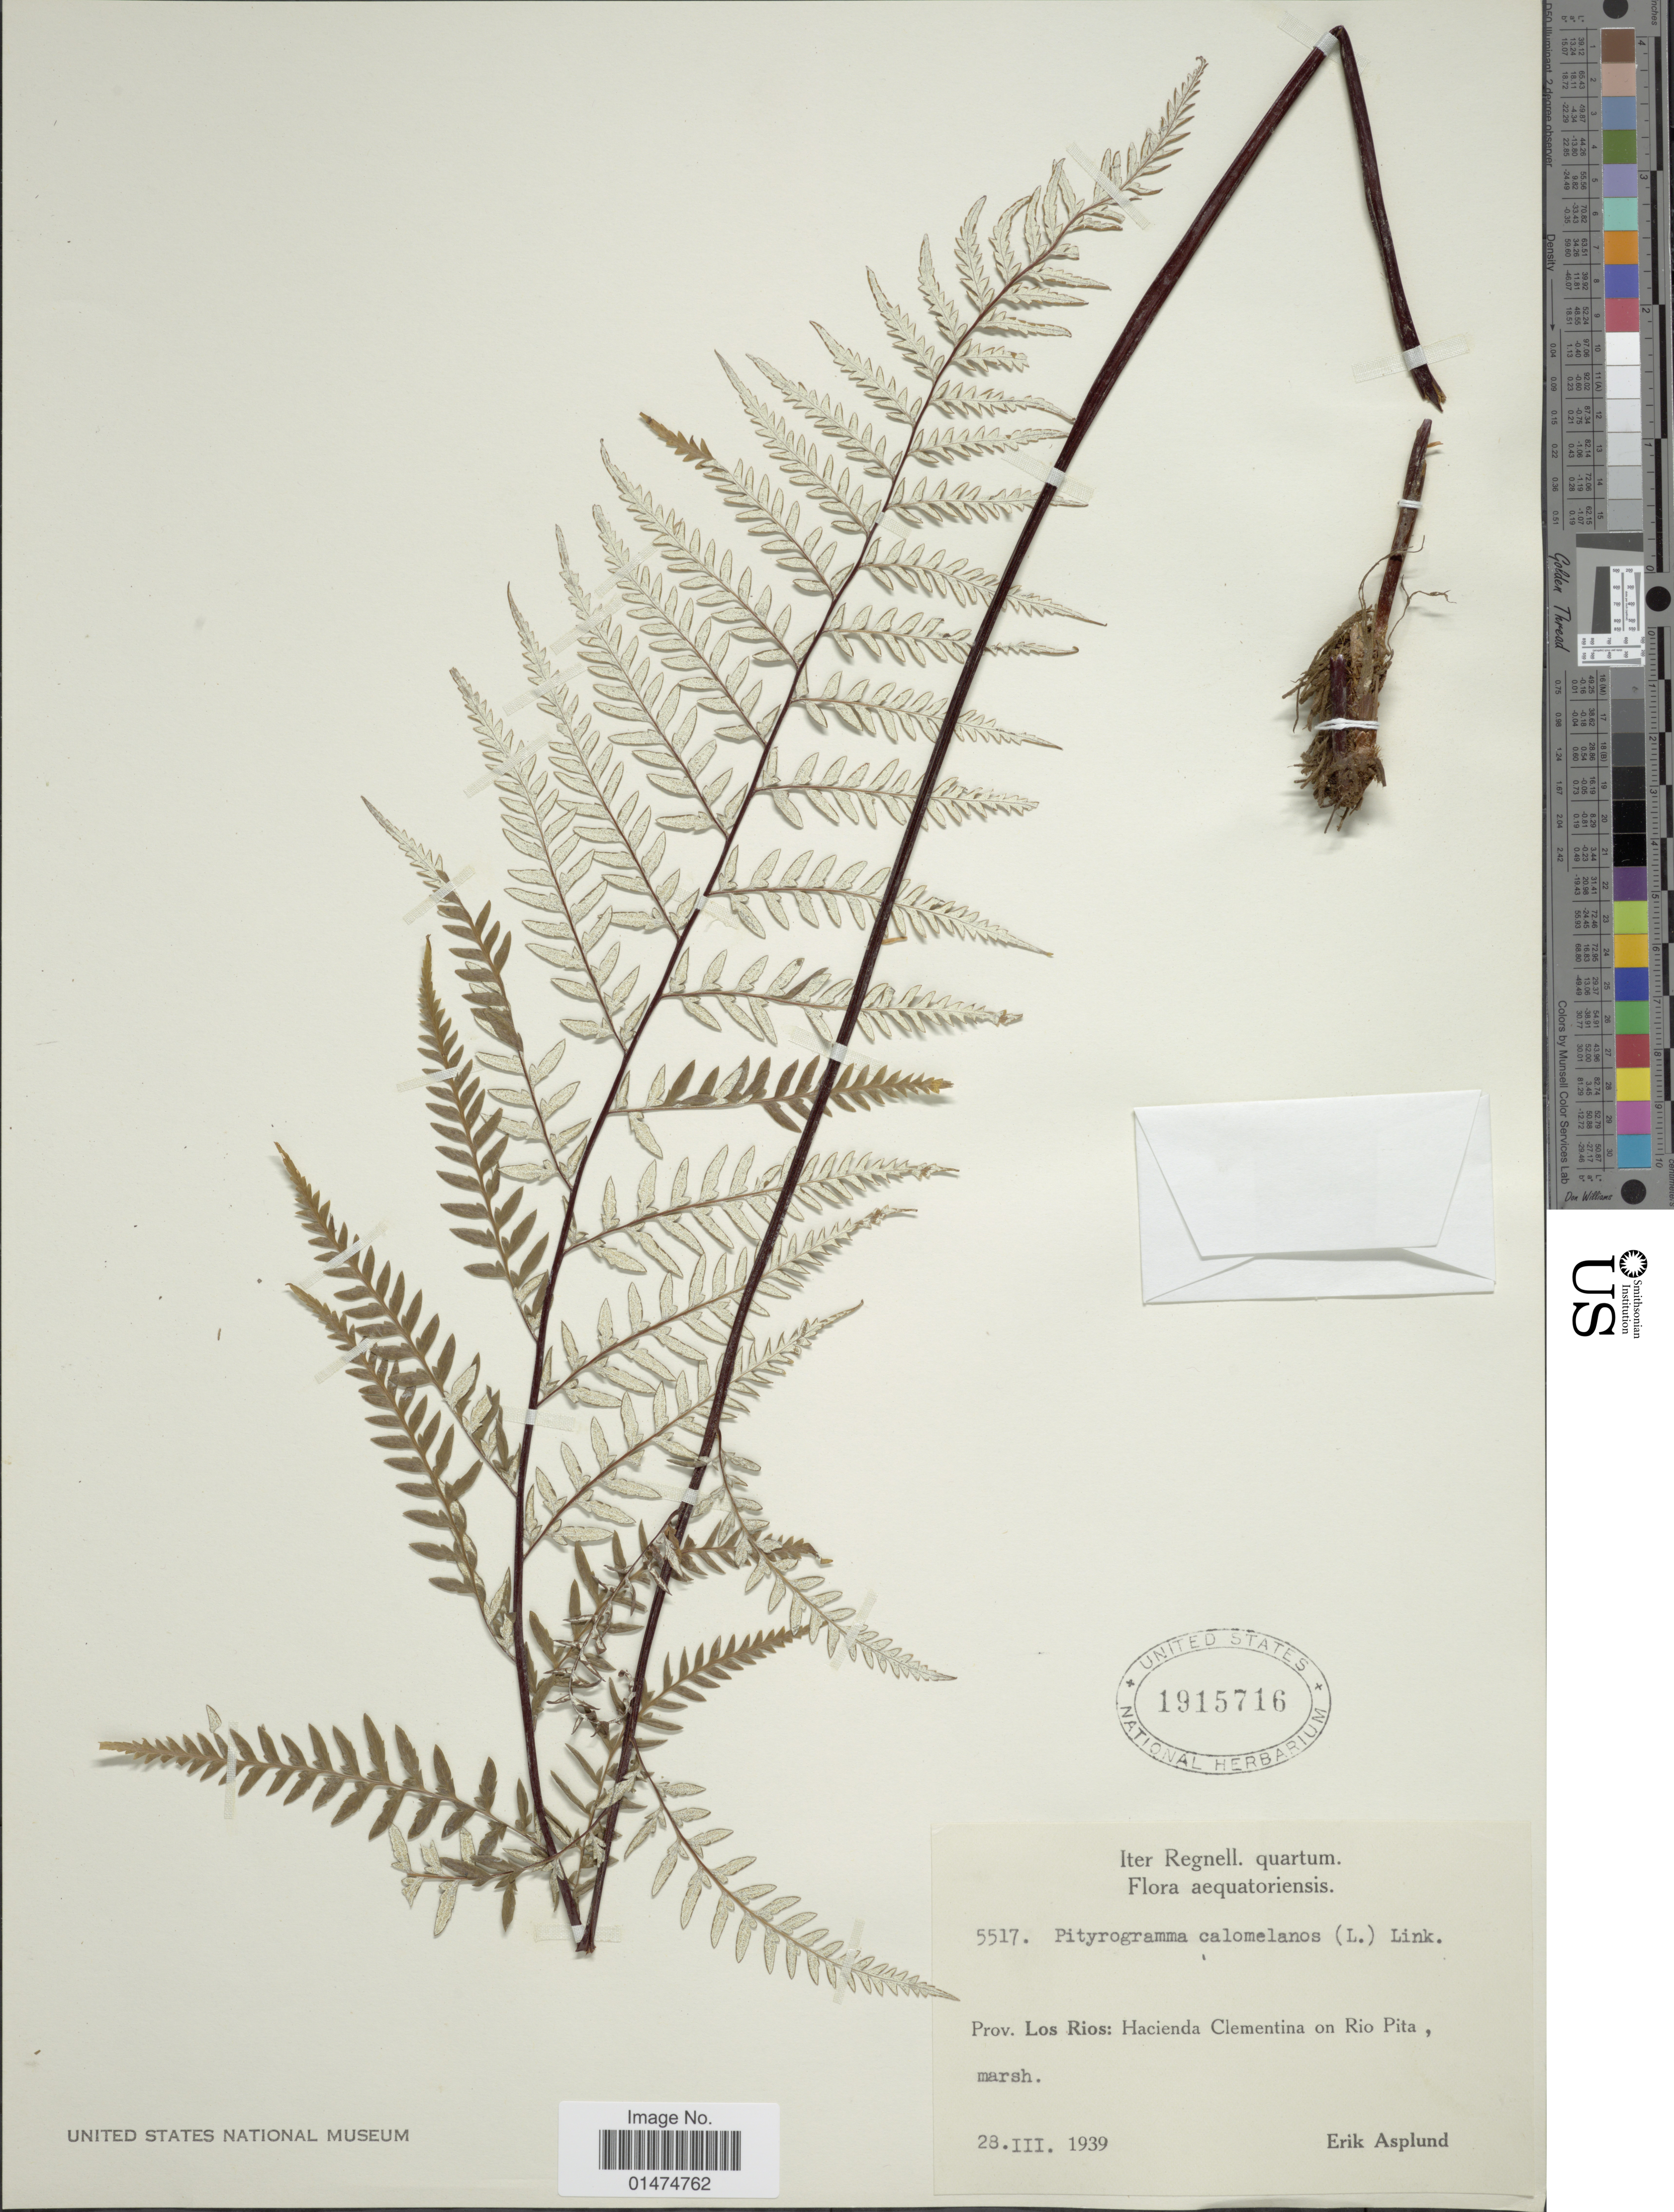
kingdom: Plantae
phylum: Tracheophyta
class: Polypodiopsida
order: Polypodiales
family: Pteridaceae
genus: Pityrogramma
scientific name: Pityrogramma calomelanos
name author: (L.) Link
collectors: E. Asplund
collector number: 5517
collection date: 1939-03-28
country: Ecuador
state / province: Los Ríos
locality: Hacienda Clementina on Rio Pita. Aequatoriensis.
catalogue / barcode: US 1915716